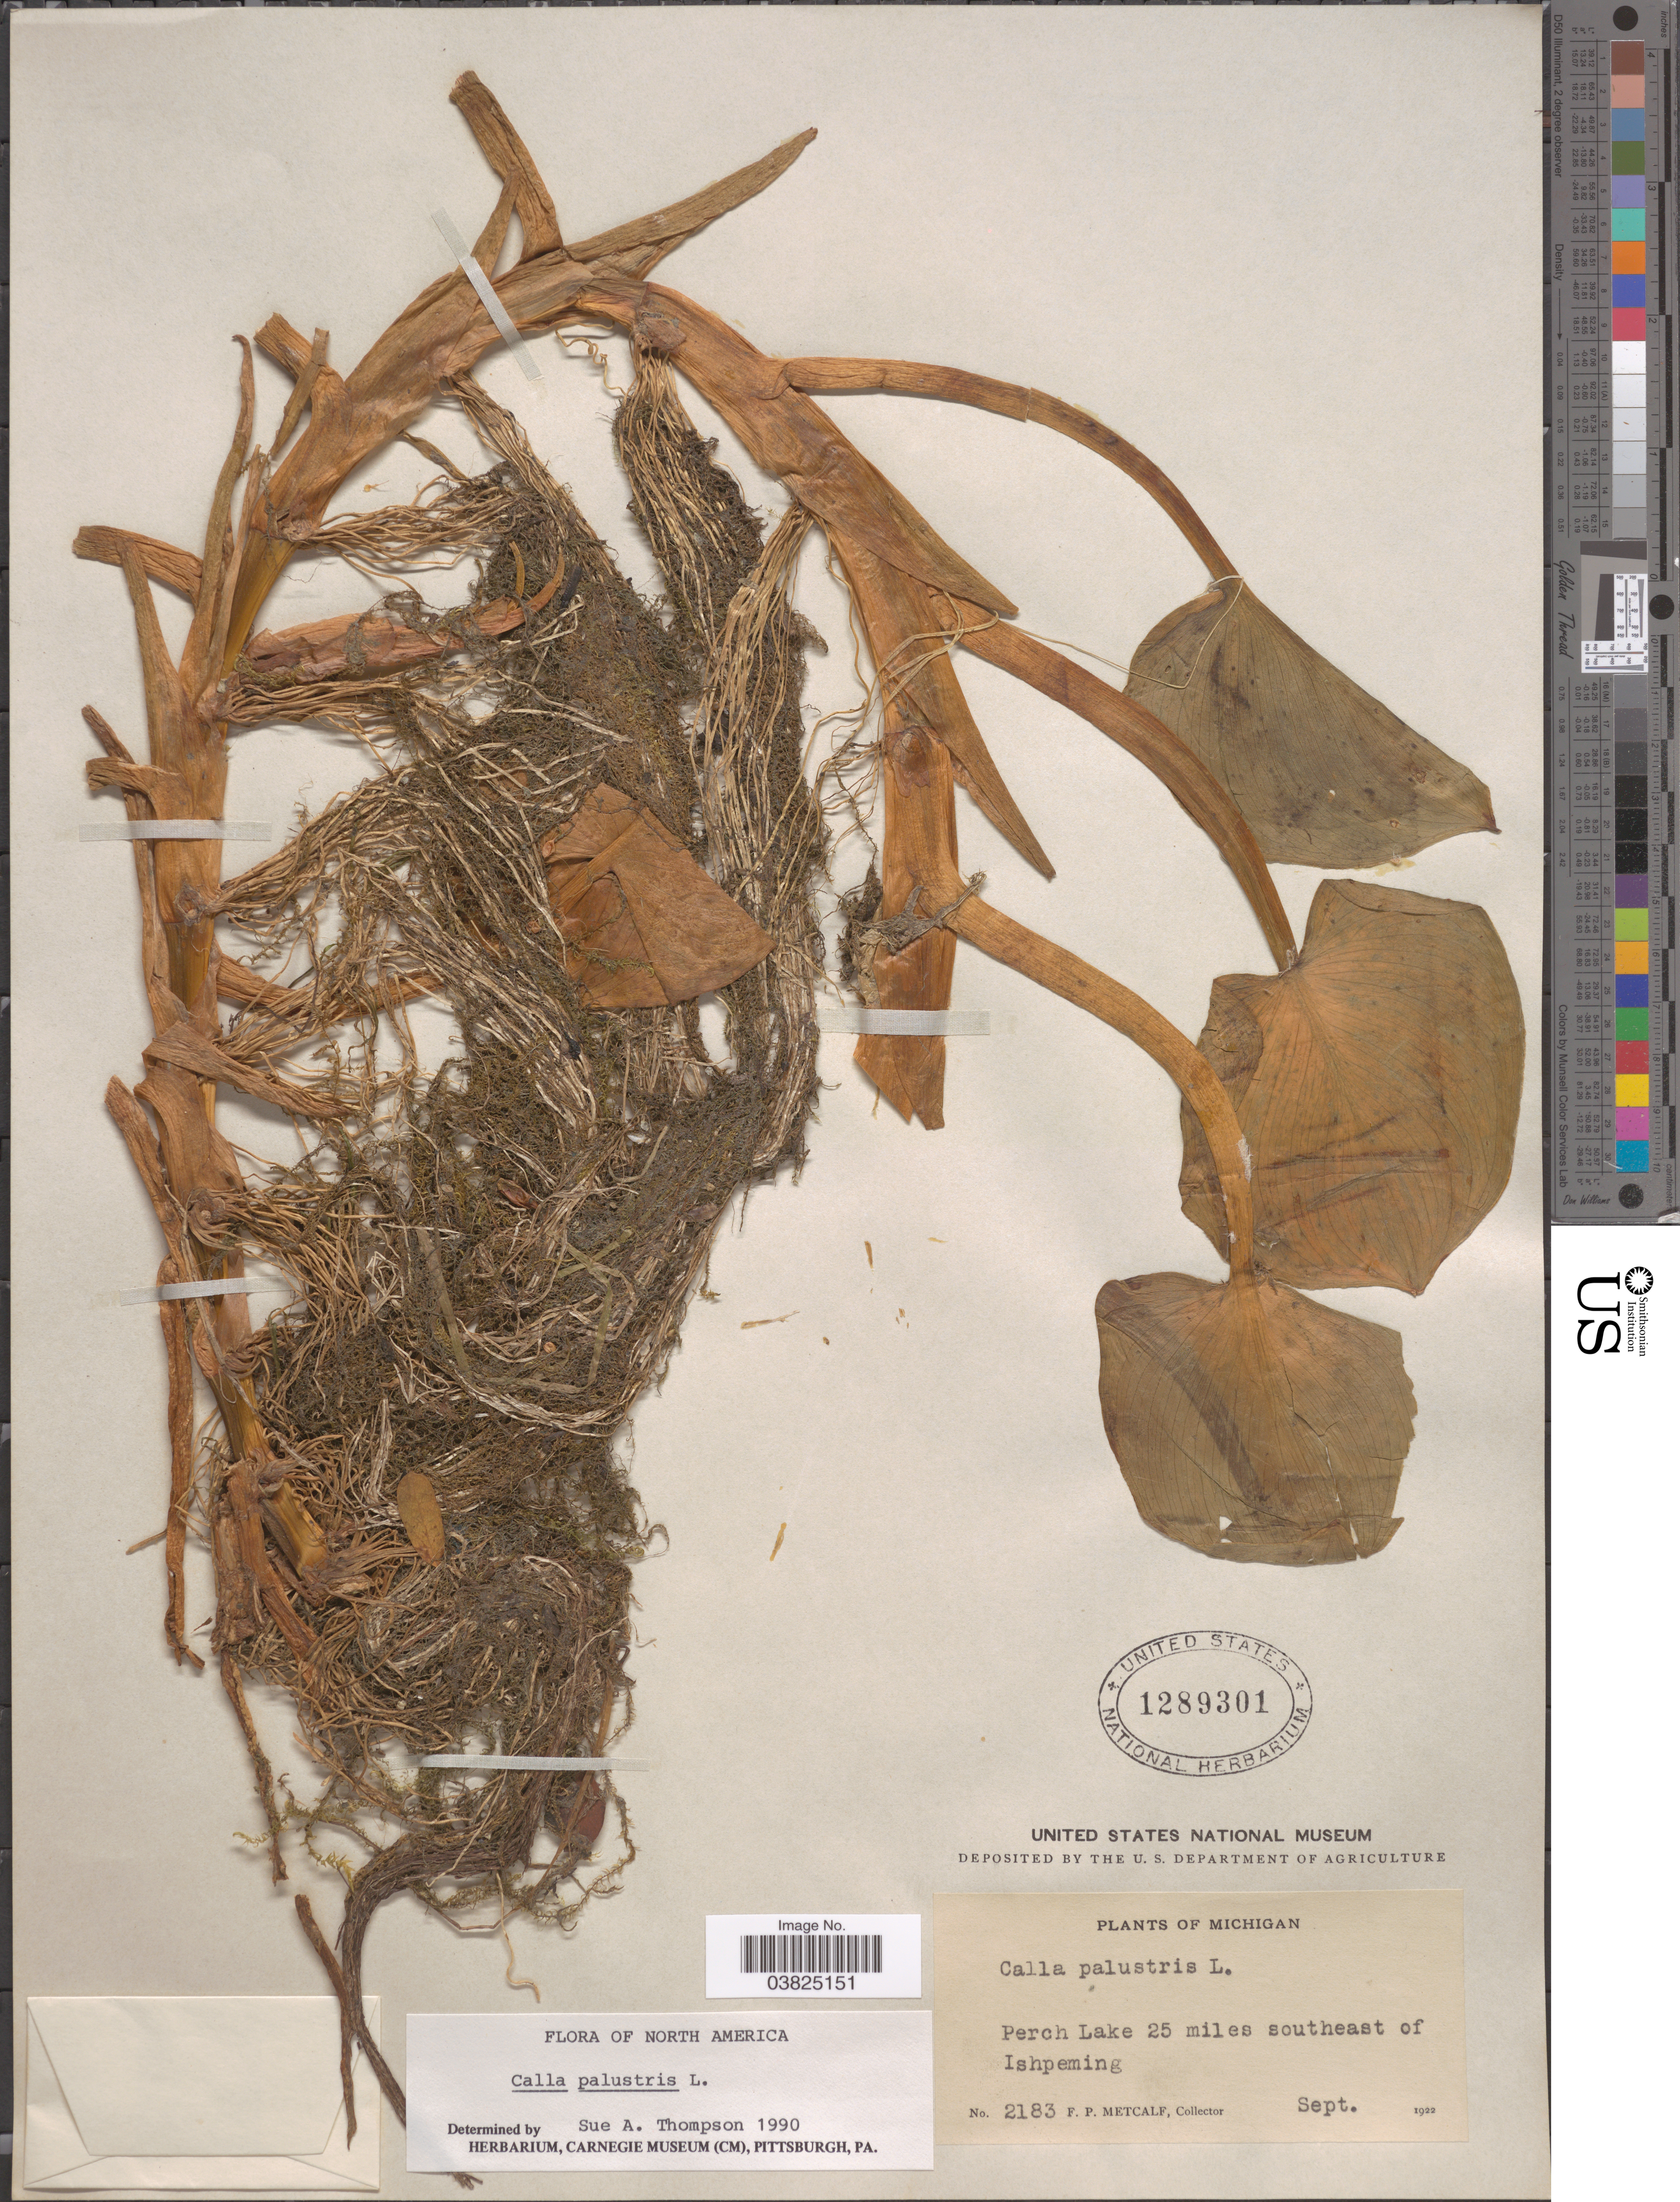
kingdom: Plantae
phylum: Tracheophyta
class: Liliopsida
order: Alismatales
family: Araceae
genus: Calla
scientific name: Calla palustris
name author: L.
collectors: F. Metcalf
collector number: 2183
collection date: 1922-09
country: United States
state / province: Michigan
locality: Perch Lake 25 miles southeast of Ishpeming.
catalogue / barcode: US 1289301